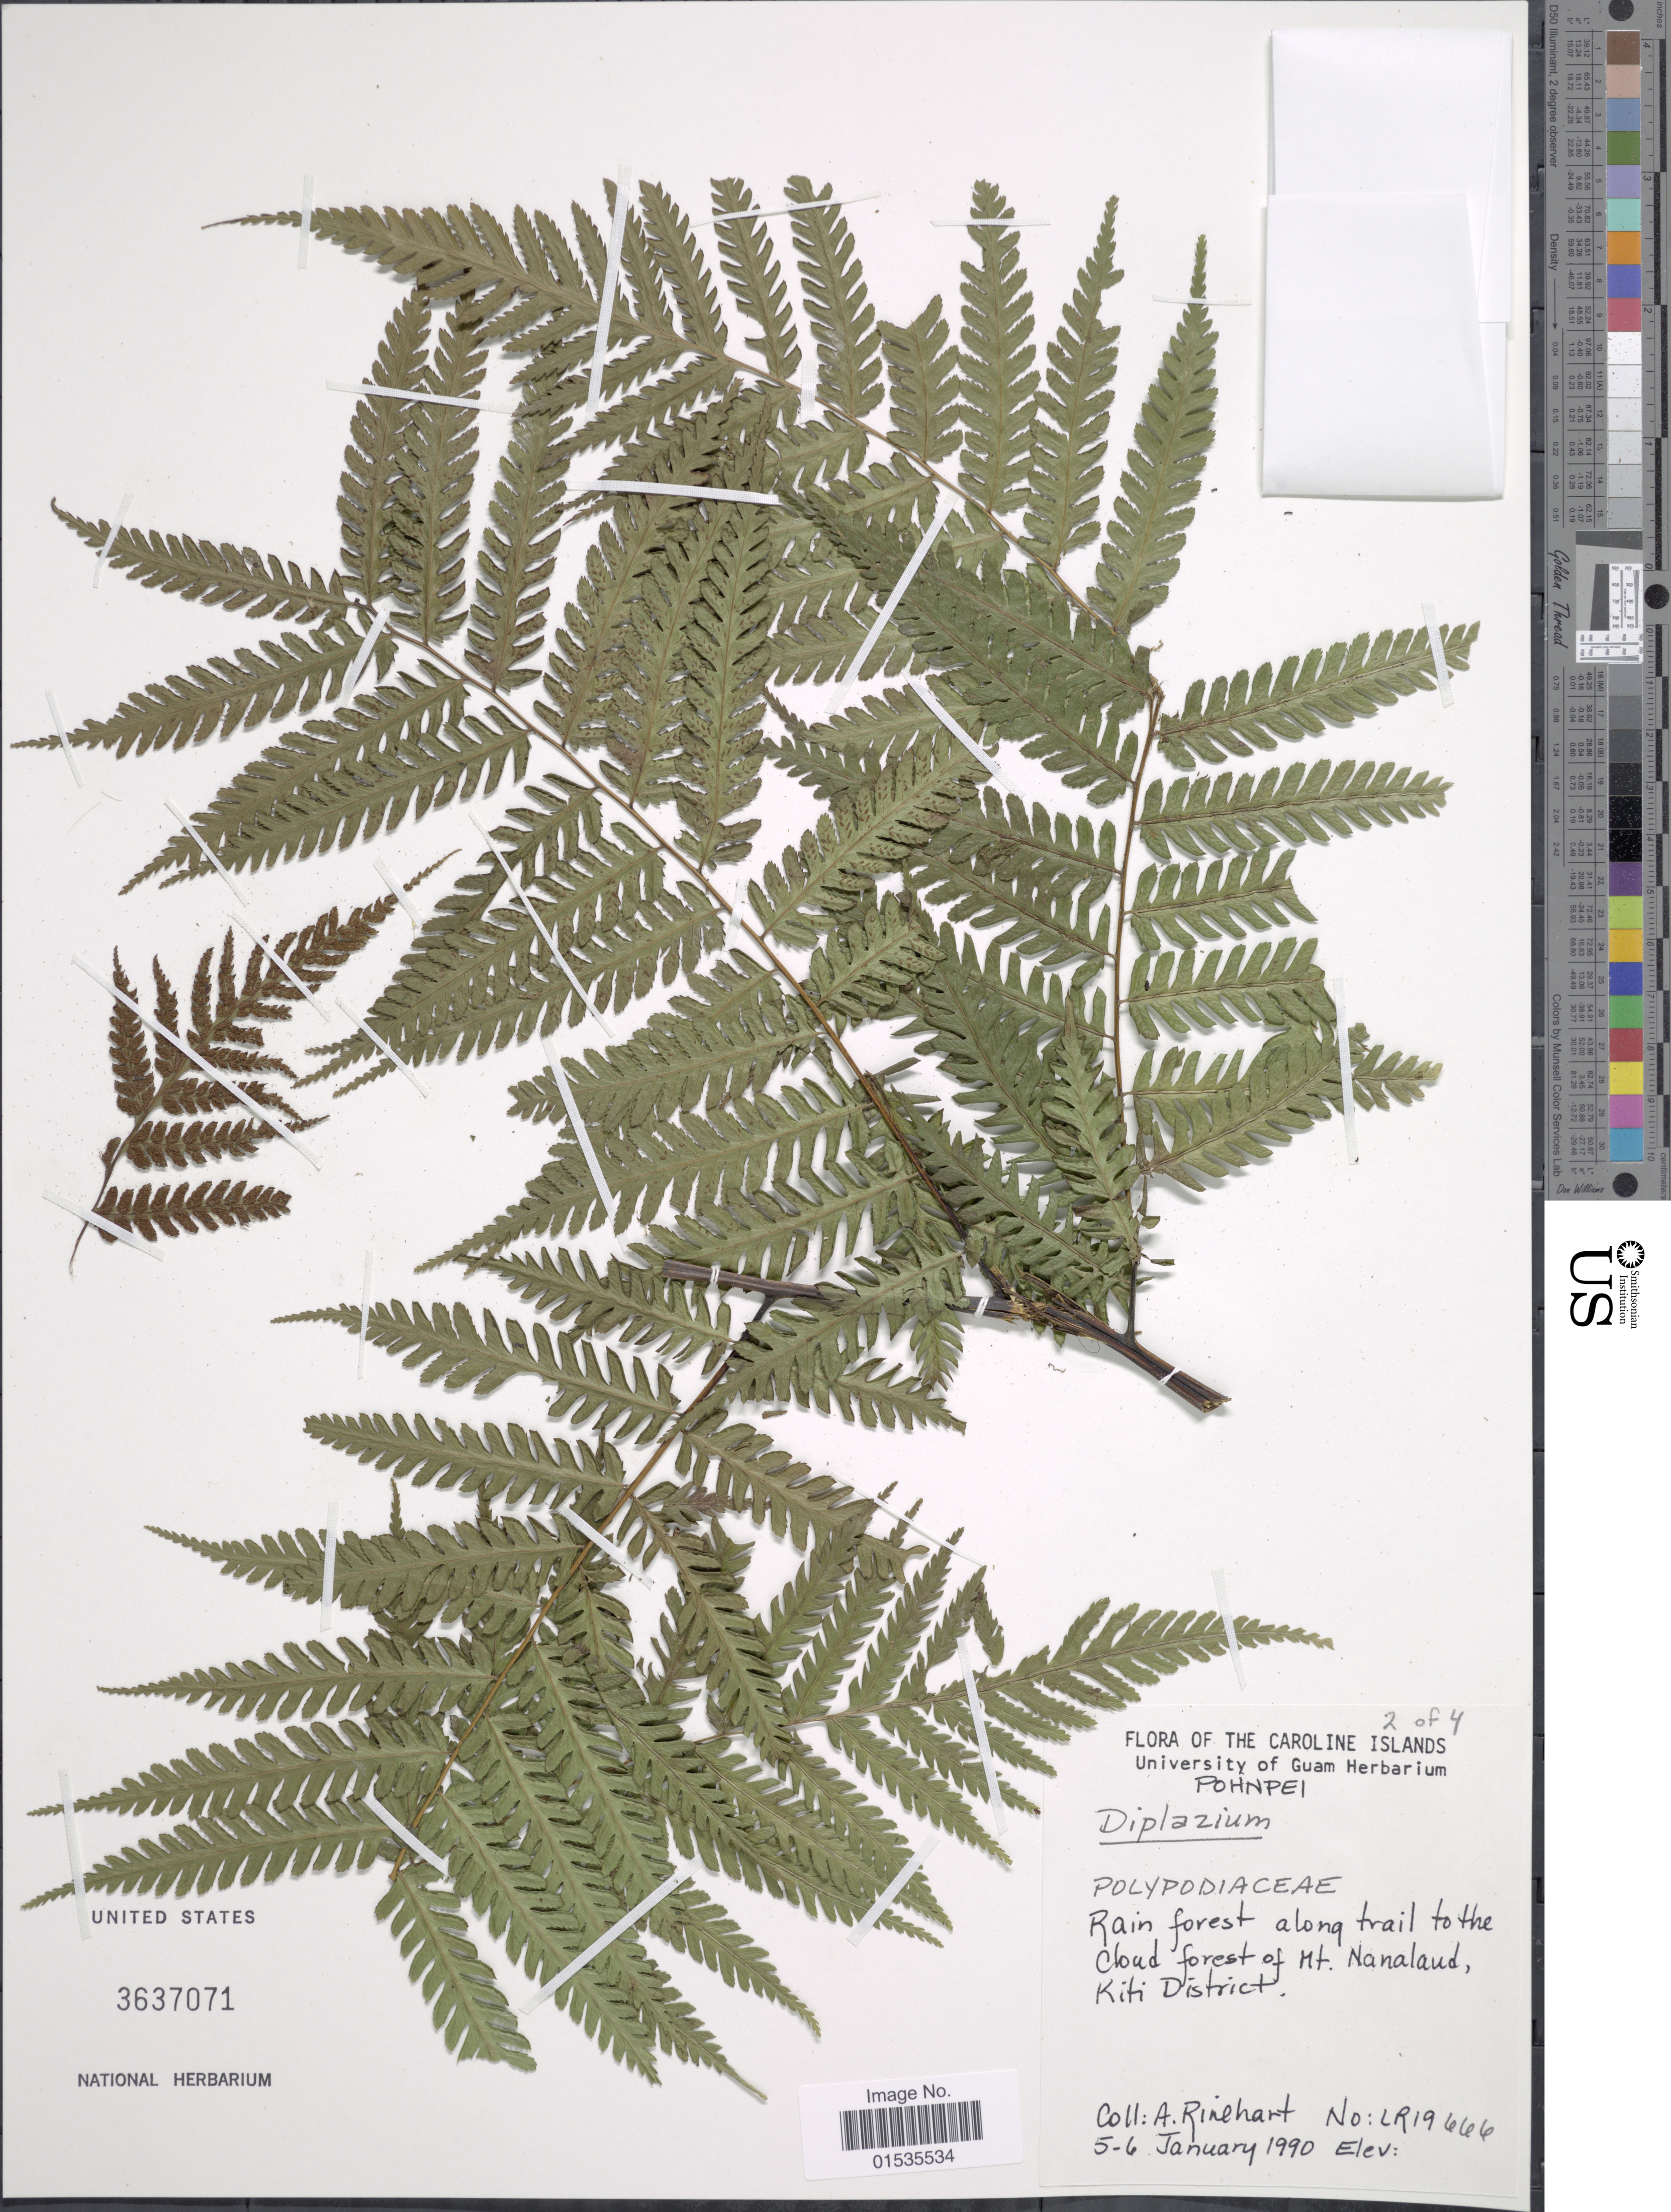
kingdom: Plantae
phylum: Tracheophyta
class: Polypodiopsida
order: Polypodiales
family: Athyriaceae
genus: Diplazium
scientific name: Diplazium sp.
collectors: A. Rinehart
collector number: LR19666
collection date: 1990-01-05/1990-01-06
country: Micronesia, Federated States of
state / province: Pohnpei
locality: The Caroline Islands, Rain forest along trail to the cloud forest of Mt. Nanalaud, Kiti District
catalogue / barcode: US 3637071